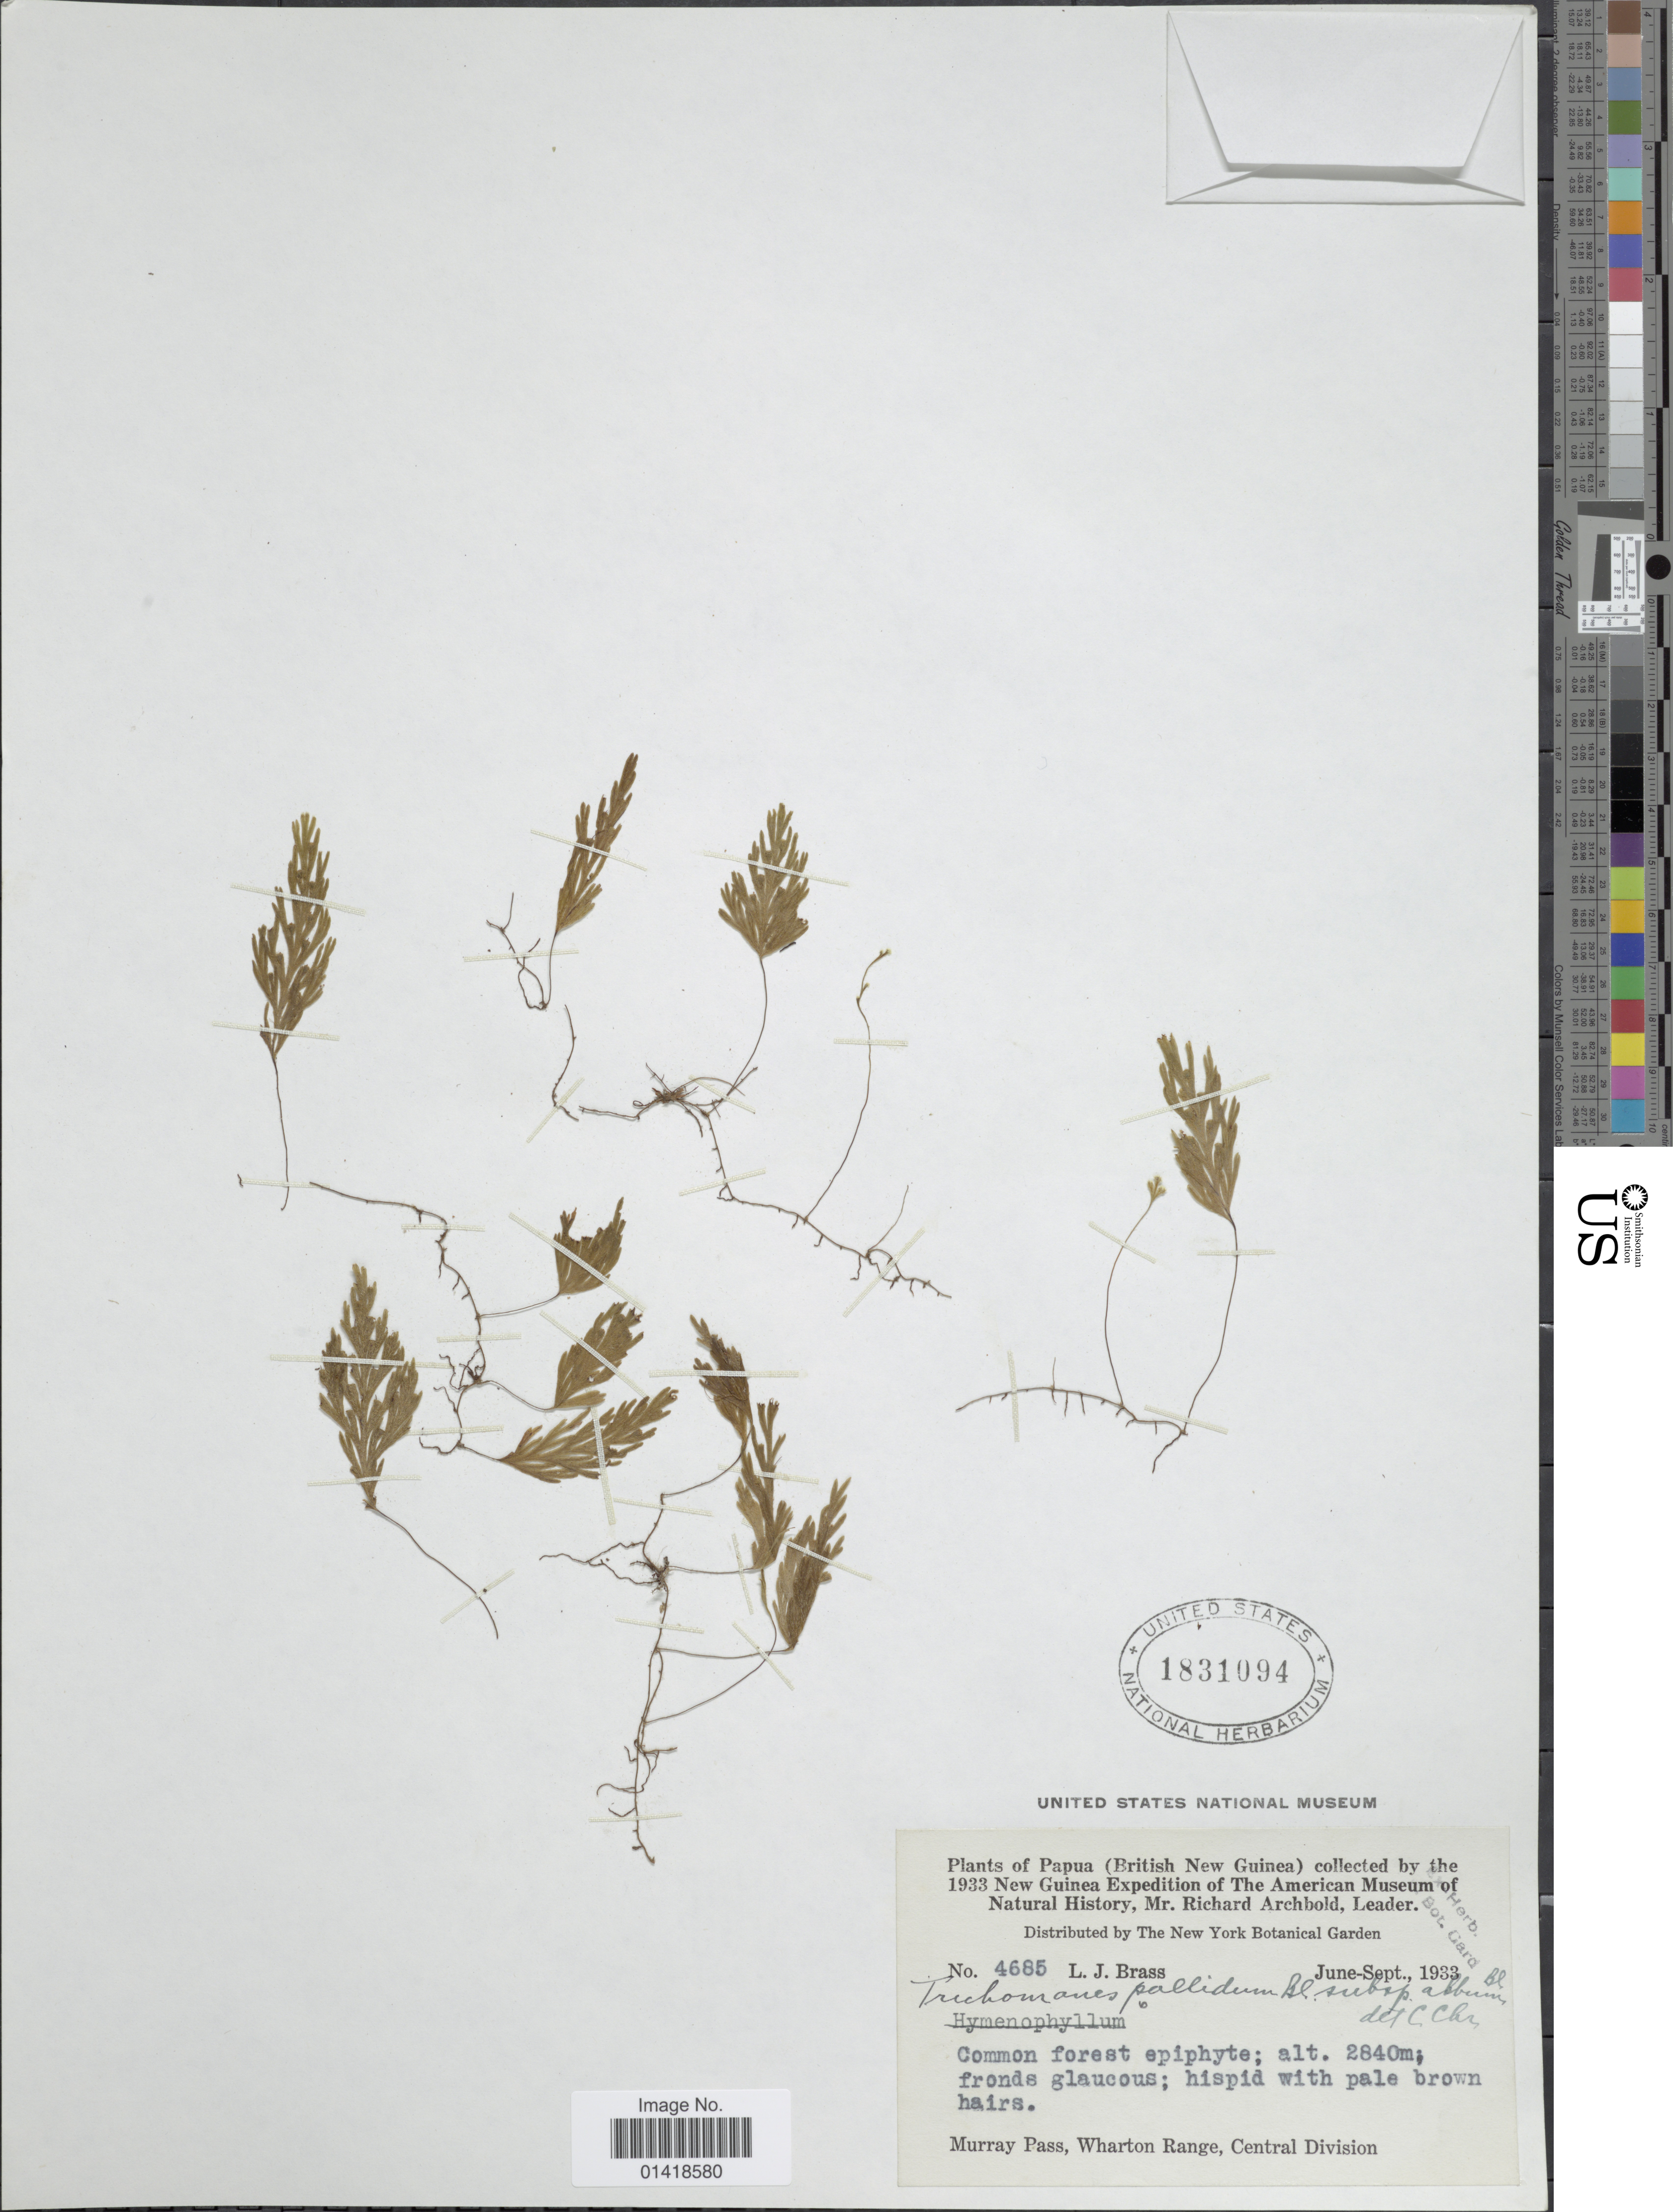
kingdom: Plantae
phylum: Tracheophyta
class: Polypodiopsida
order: Hymenophyllales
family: Hymenophyllaceae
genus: Hymenophyllum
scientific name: Hymenophyllum pallidum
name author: (Blume) Ebihara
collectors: L. J. Brass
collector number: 4685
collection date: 1933-06/1933-09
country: Papua New Guinea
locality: British New Guinea. Murray Pass, Wharton Range, Central Division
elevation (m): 2840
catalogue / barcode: US 1831094